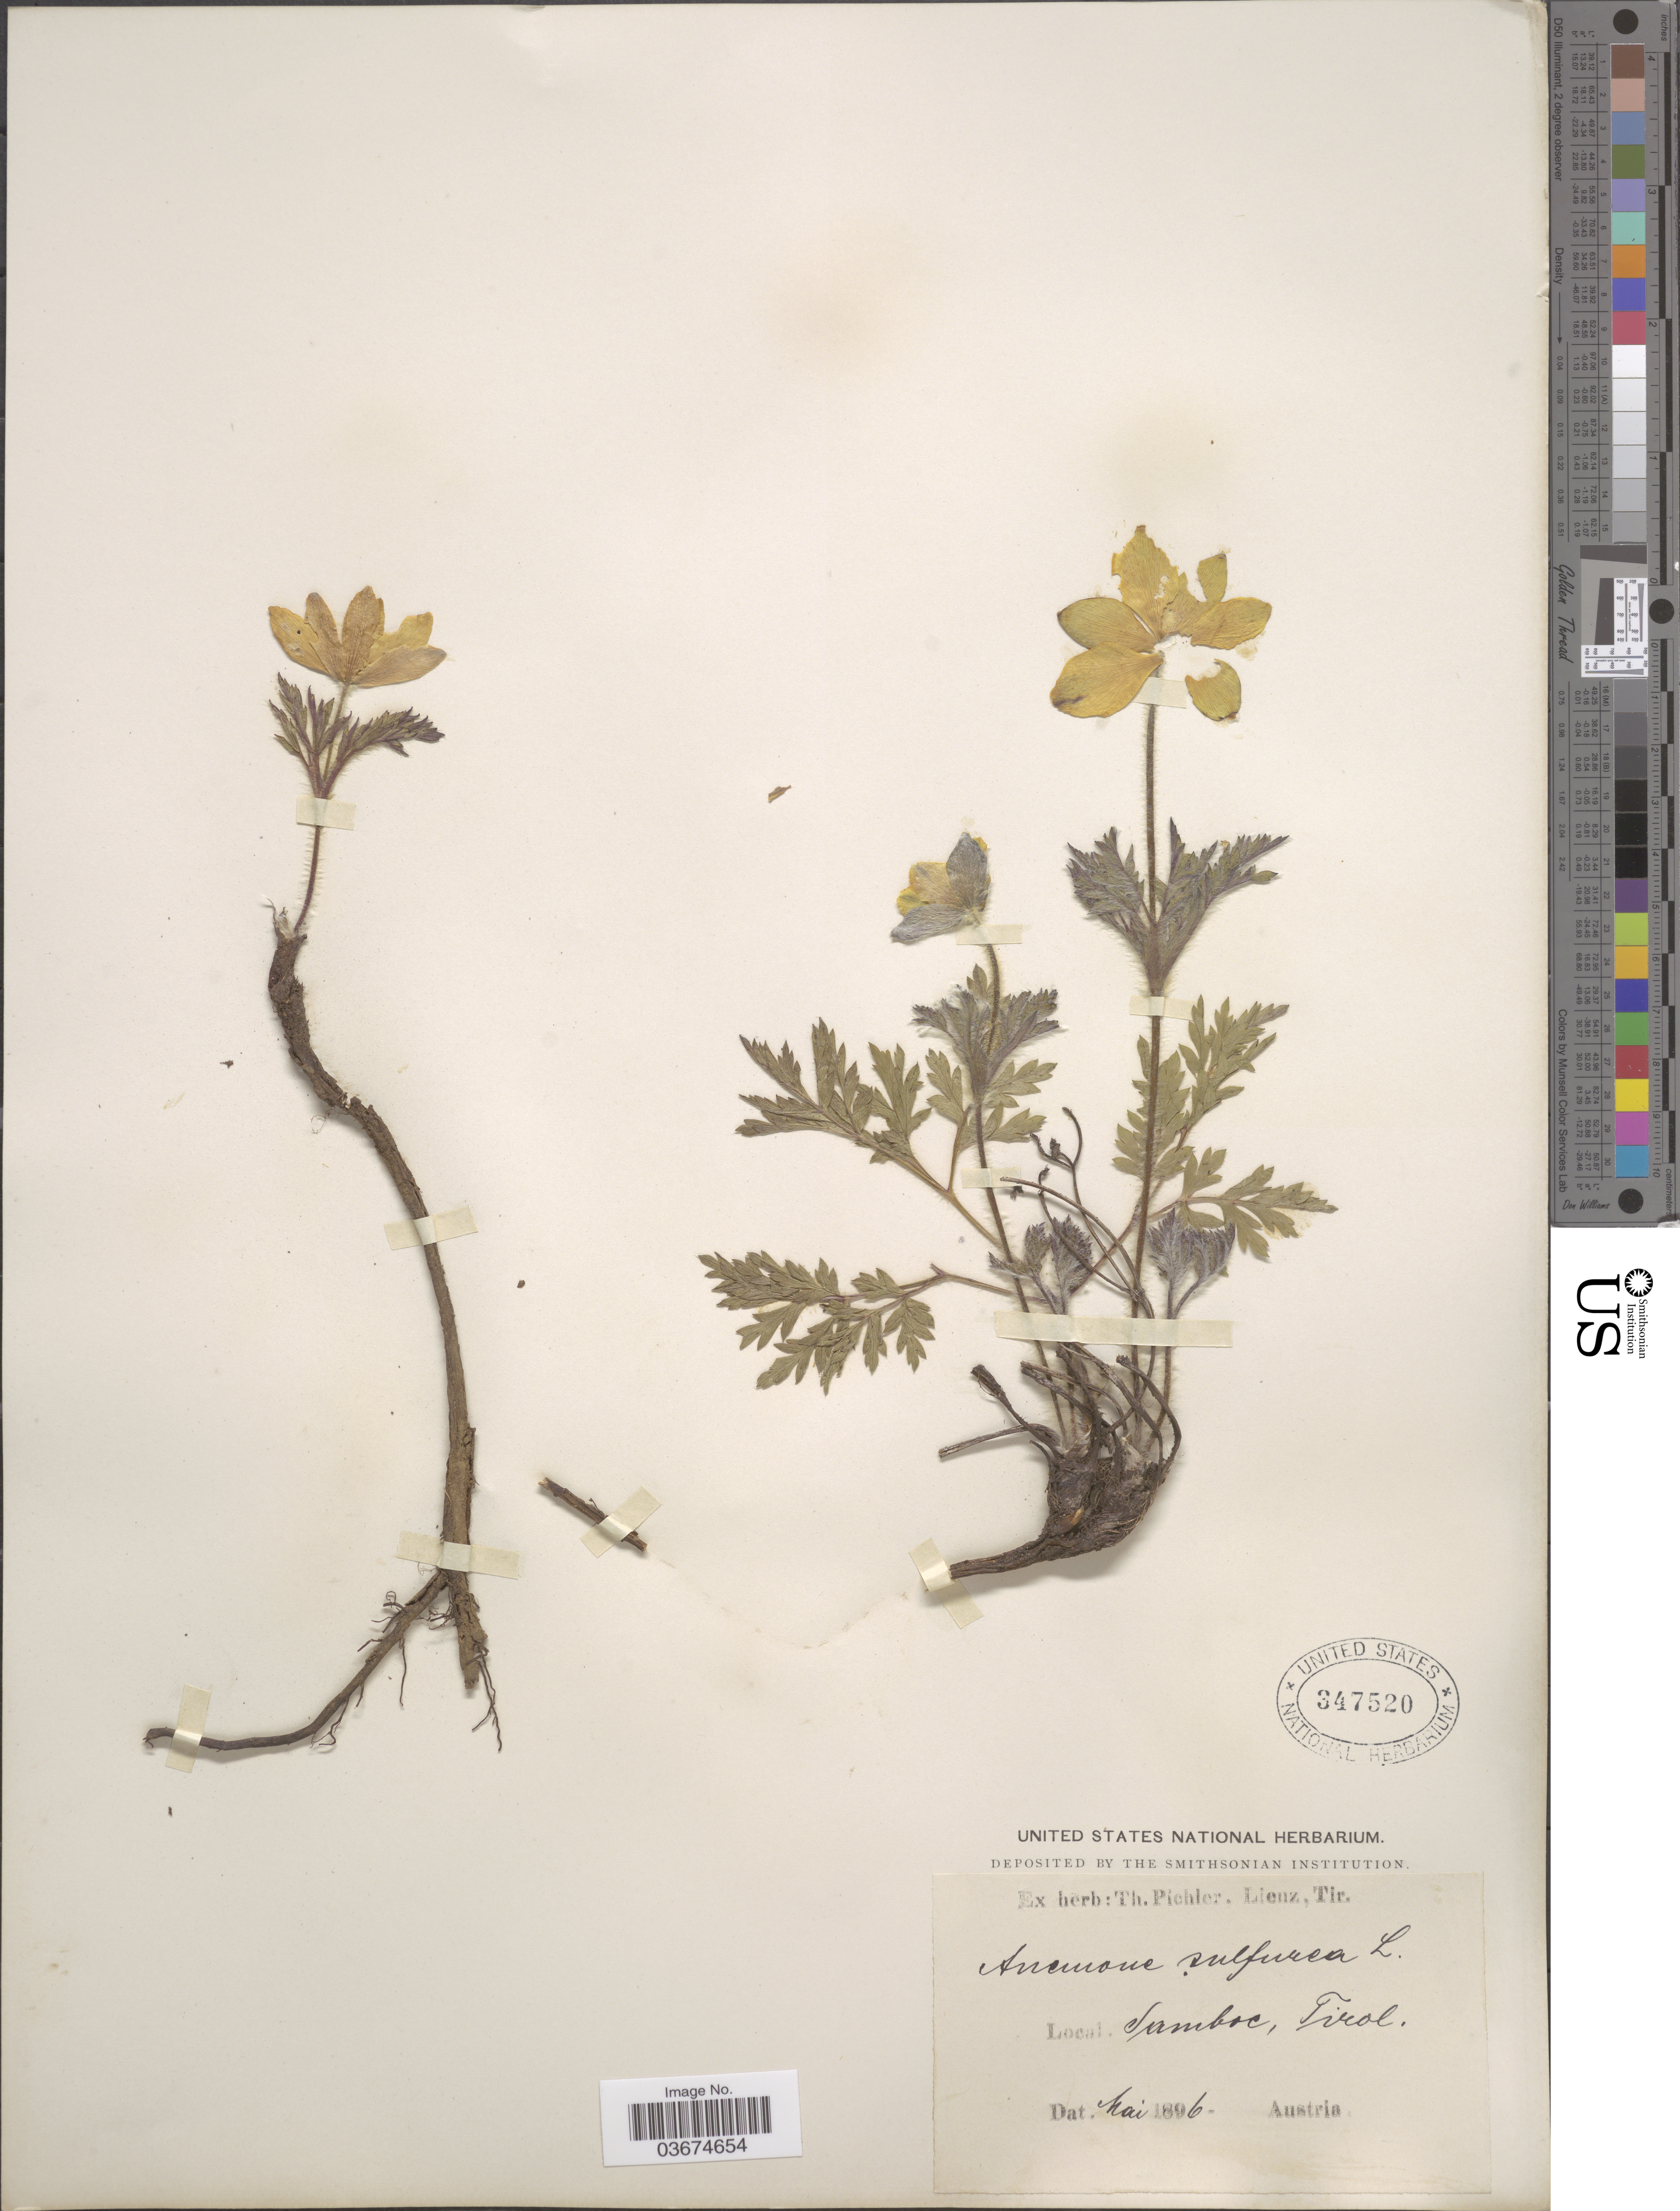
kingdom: Plantae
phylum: Tracheophyta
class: Magnoliopsida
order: Ranunculales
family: Ranunculaceae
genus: Pulsatilla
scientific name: Pulsatilla sulphurea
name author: Sweet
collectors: ex herb. T. Pichler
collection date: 1896-05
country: Austria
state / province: Tirol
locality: Samboc.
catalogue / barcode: US 347520